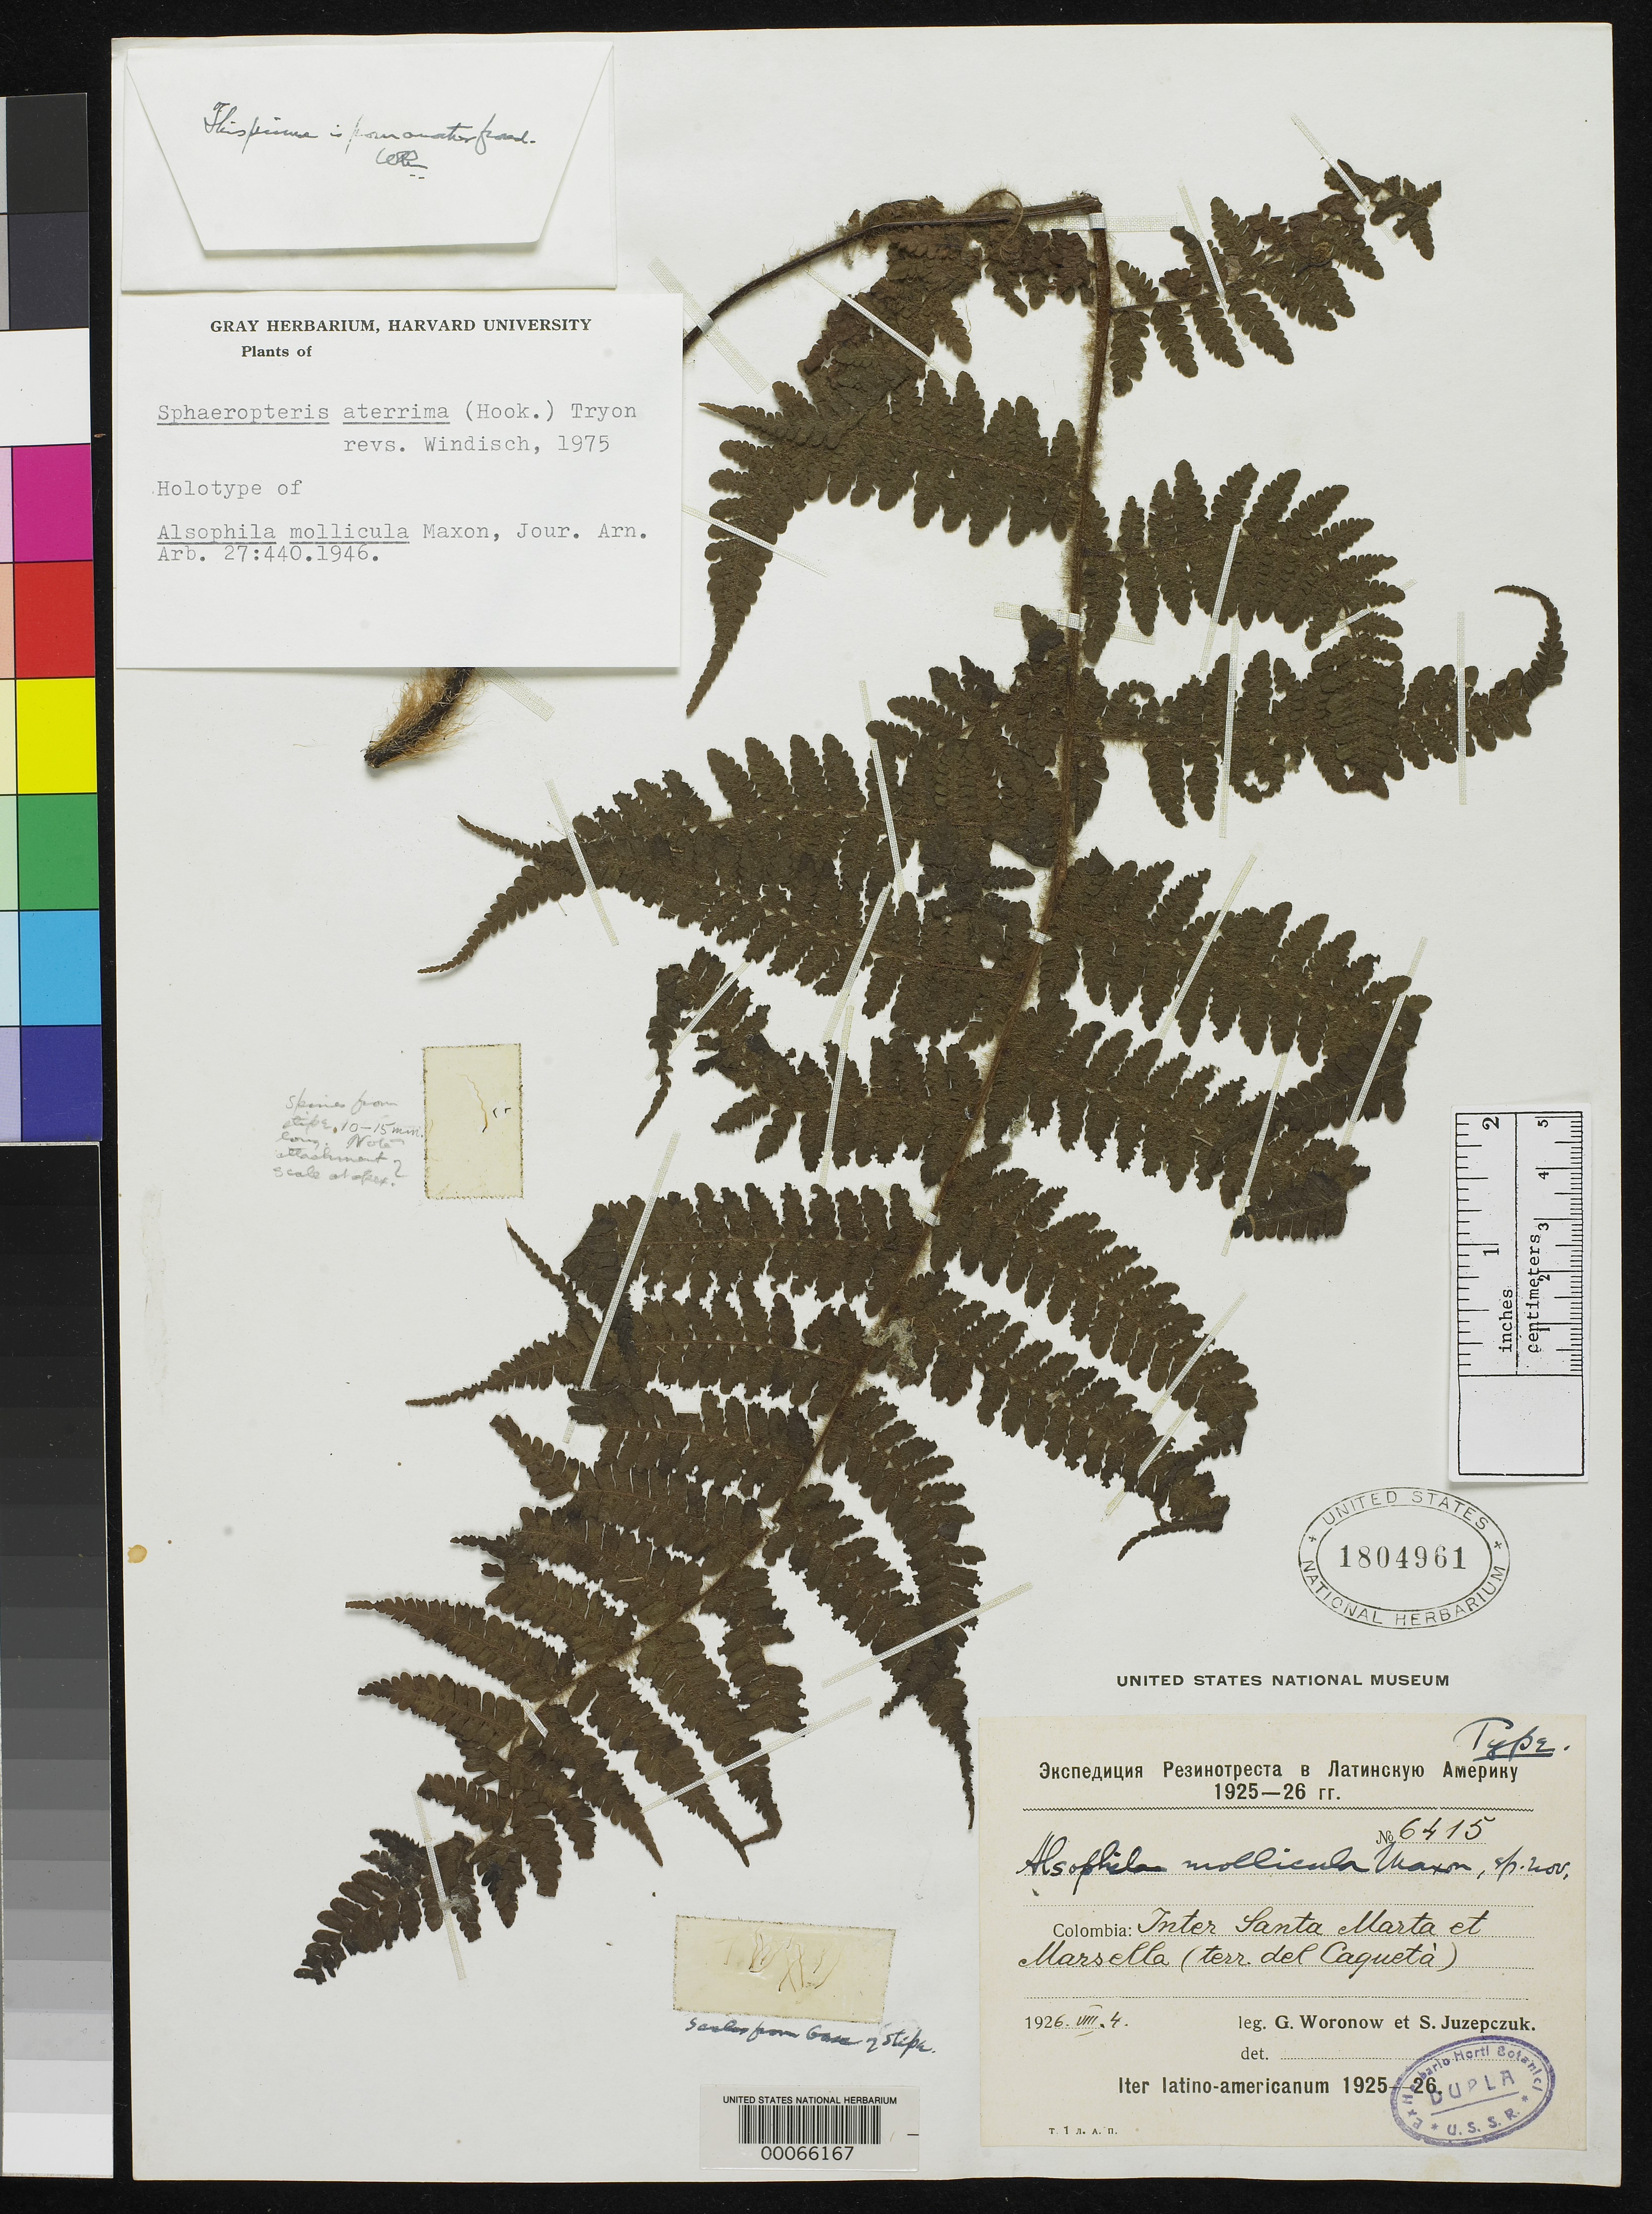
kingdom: Plantae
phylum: Tracheophyta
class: Polypodiopsida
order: Cyatheales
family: Cyatheaceae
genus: Alsophila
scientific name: Alsophila mollicula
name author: Maxon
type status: Holotype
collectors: G. Woronow & S. V. Juzepczuk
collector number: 6415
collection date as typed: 04 Aug 1926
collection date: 1926-08-04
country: Colombia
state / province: Caquetá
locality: Inter Santa Marta et Marsella.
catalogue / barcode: US 1804961